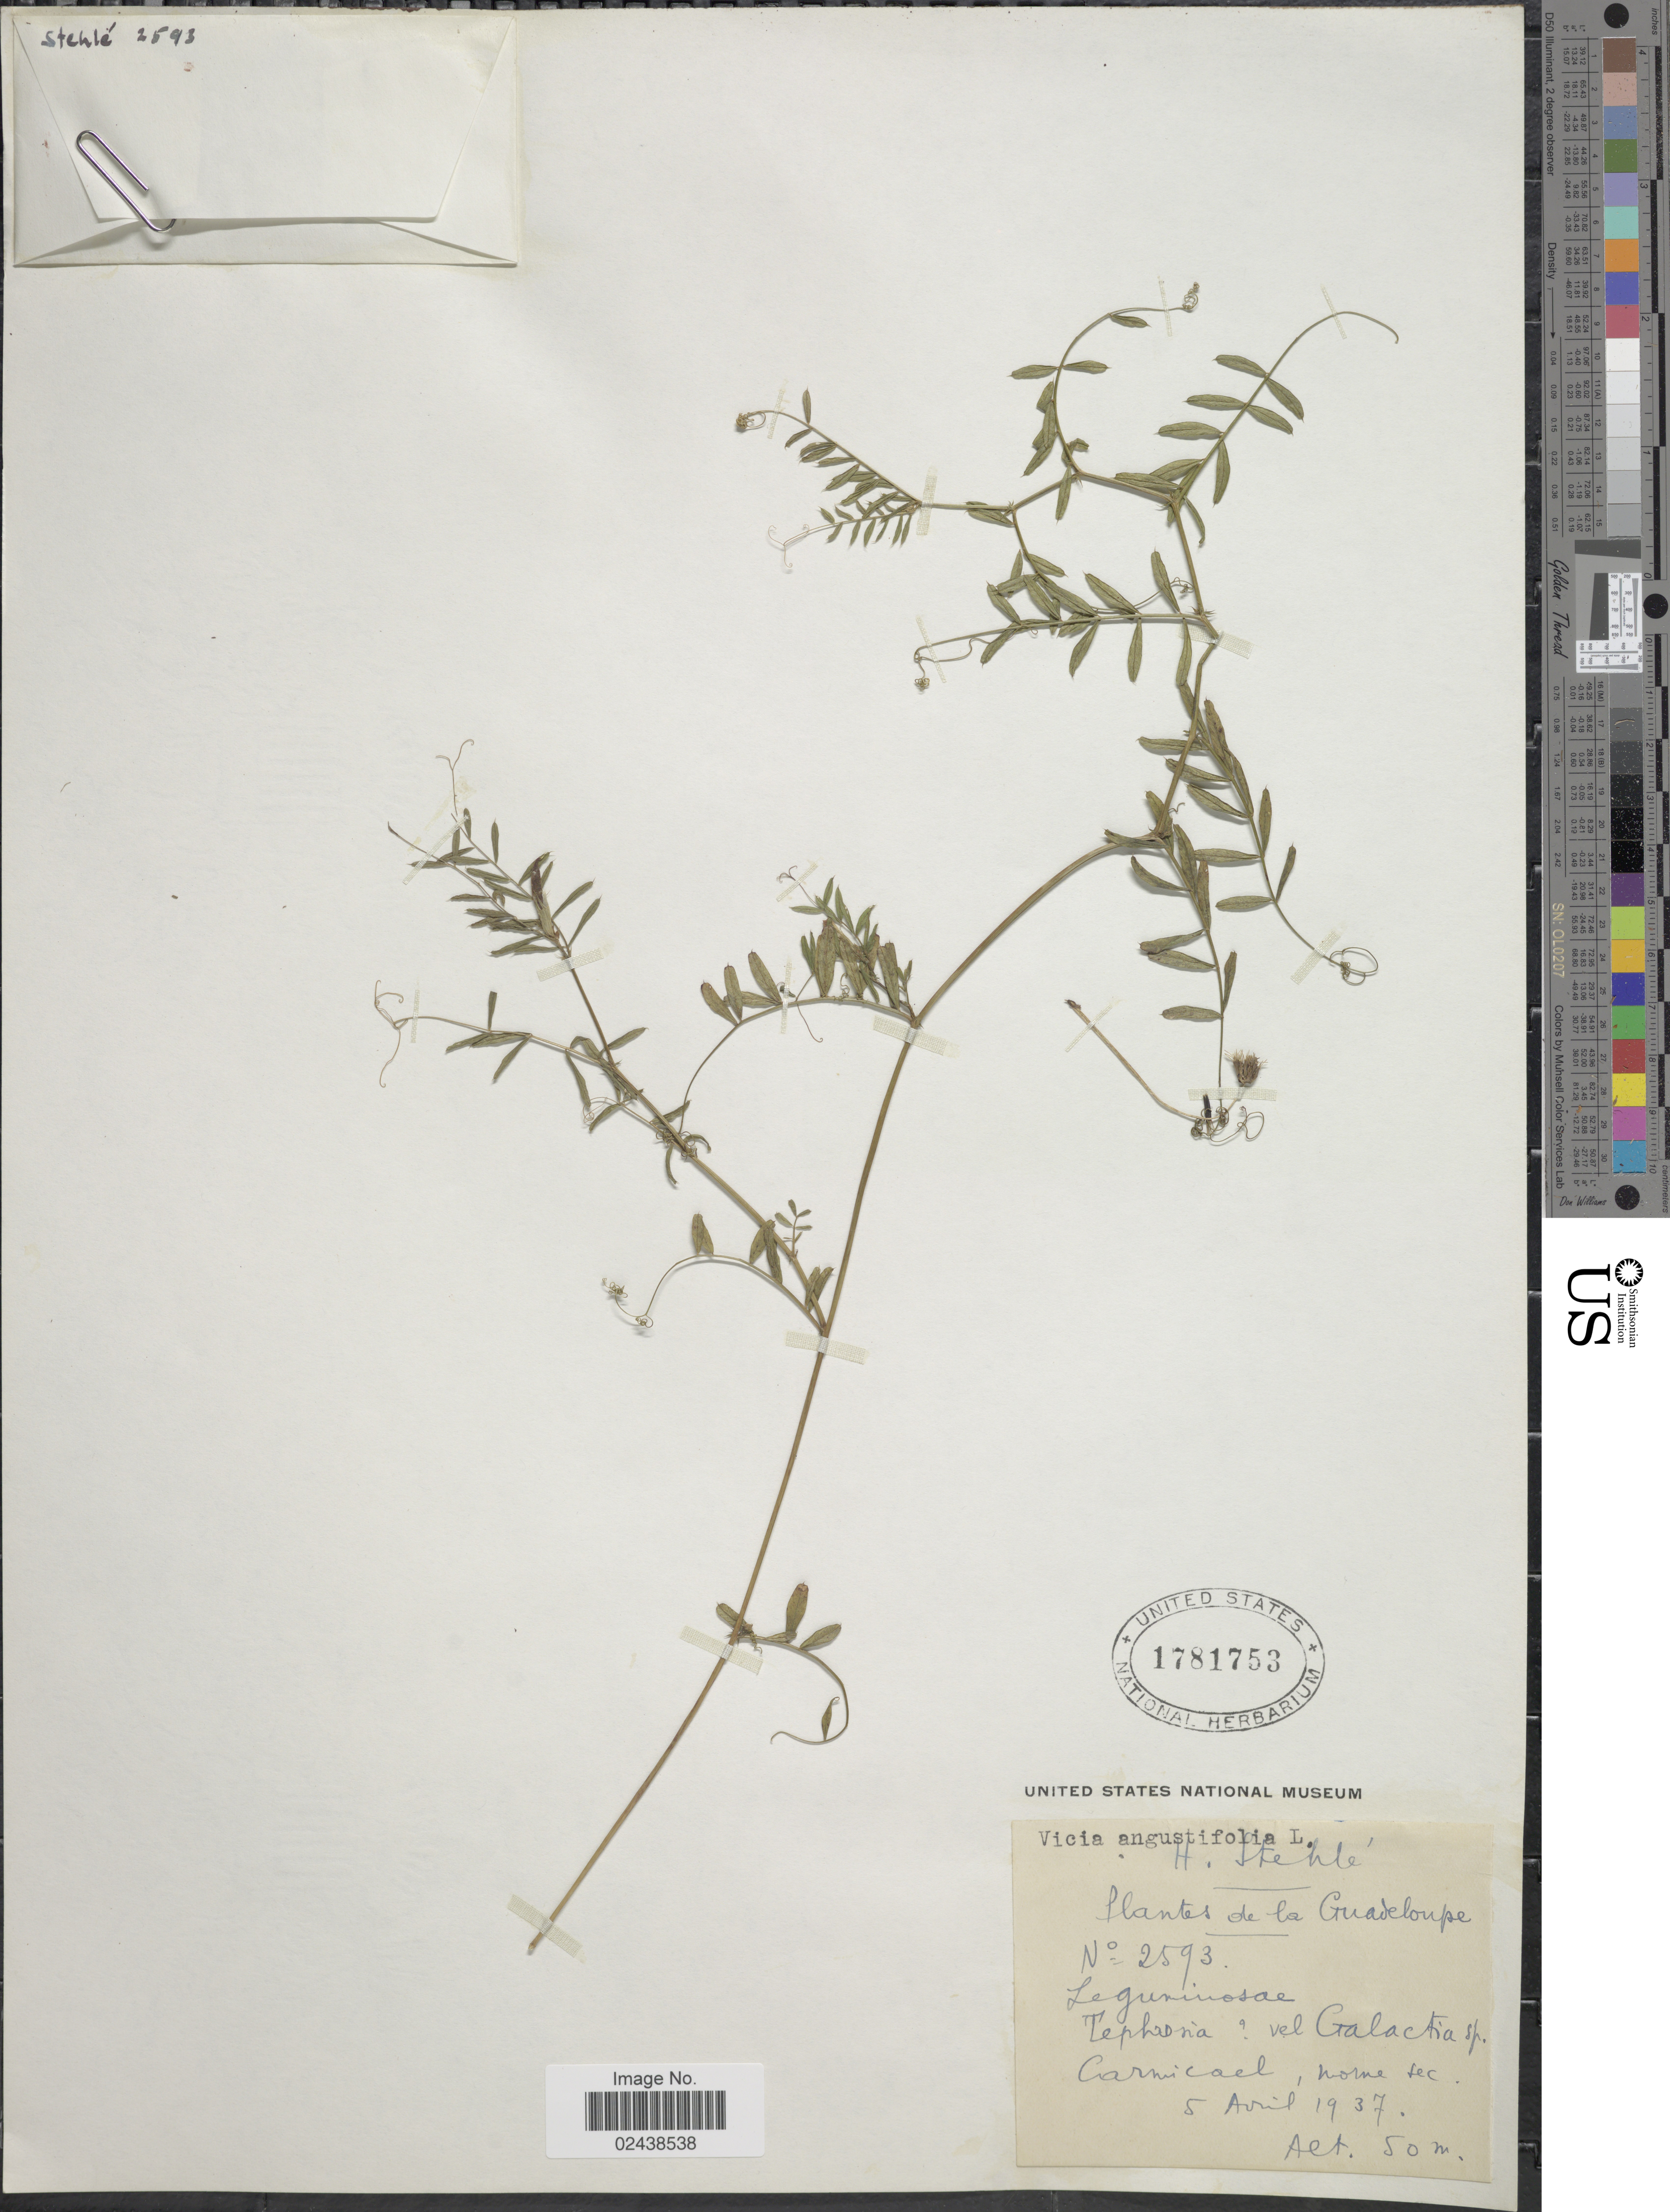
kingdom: Plantae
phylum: Tracheophyta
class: Magnoliopsida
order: Fabales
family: Fabaceae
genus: Vicia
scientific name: Vicia angustifolia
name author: L.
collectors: H. Stehlé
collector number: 2593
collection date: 1937-04-05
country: Guadeloupe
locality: Carmicael, norne sec. [unsure placement]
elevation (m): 50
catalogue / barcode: US 1781753